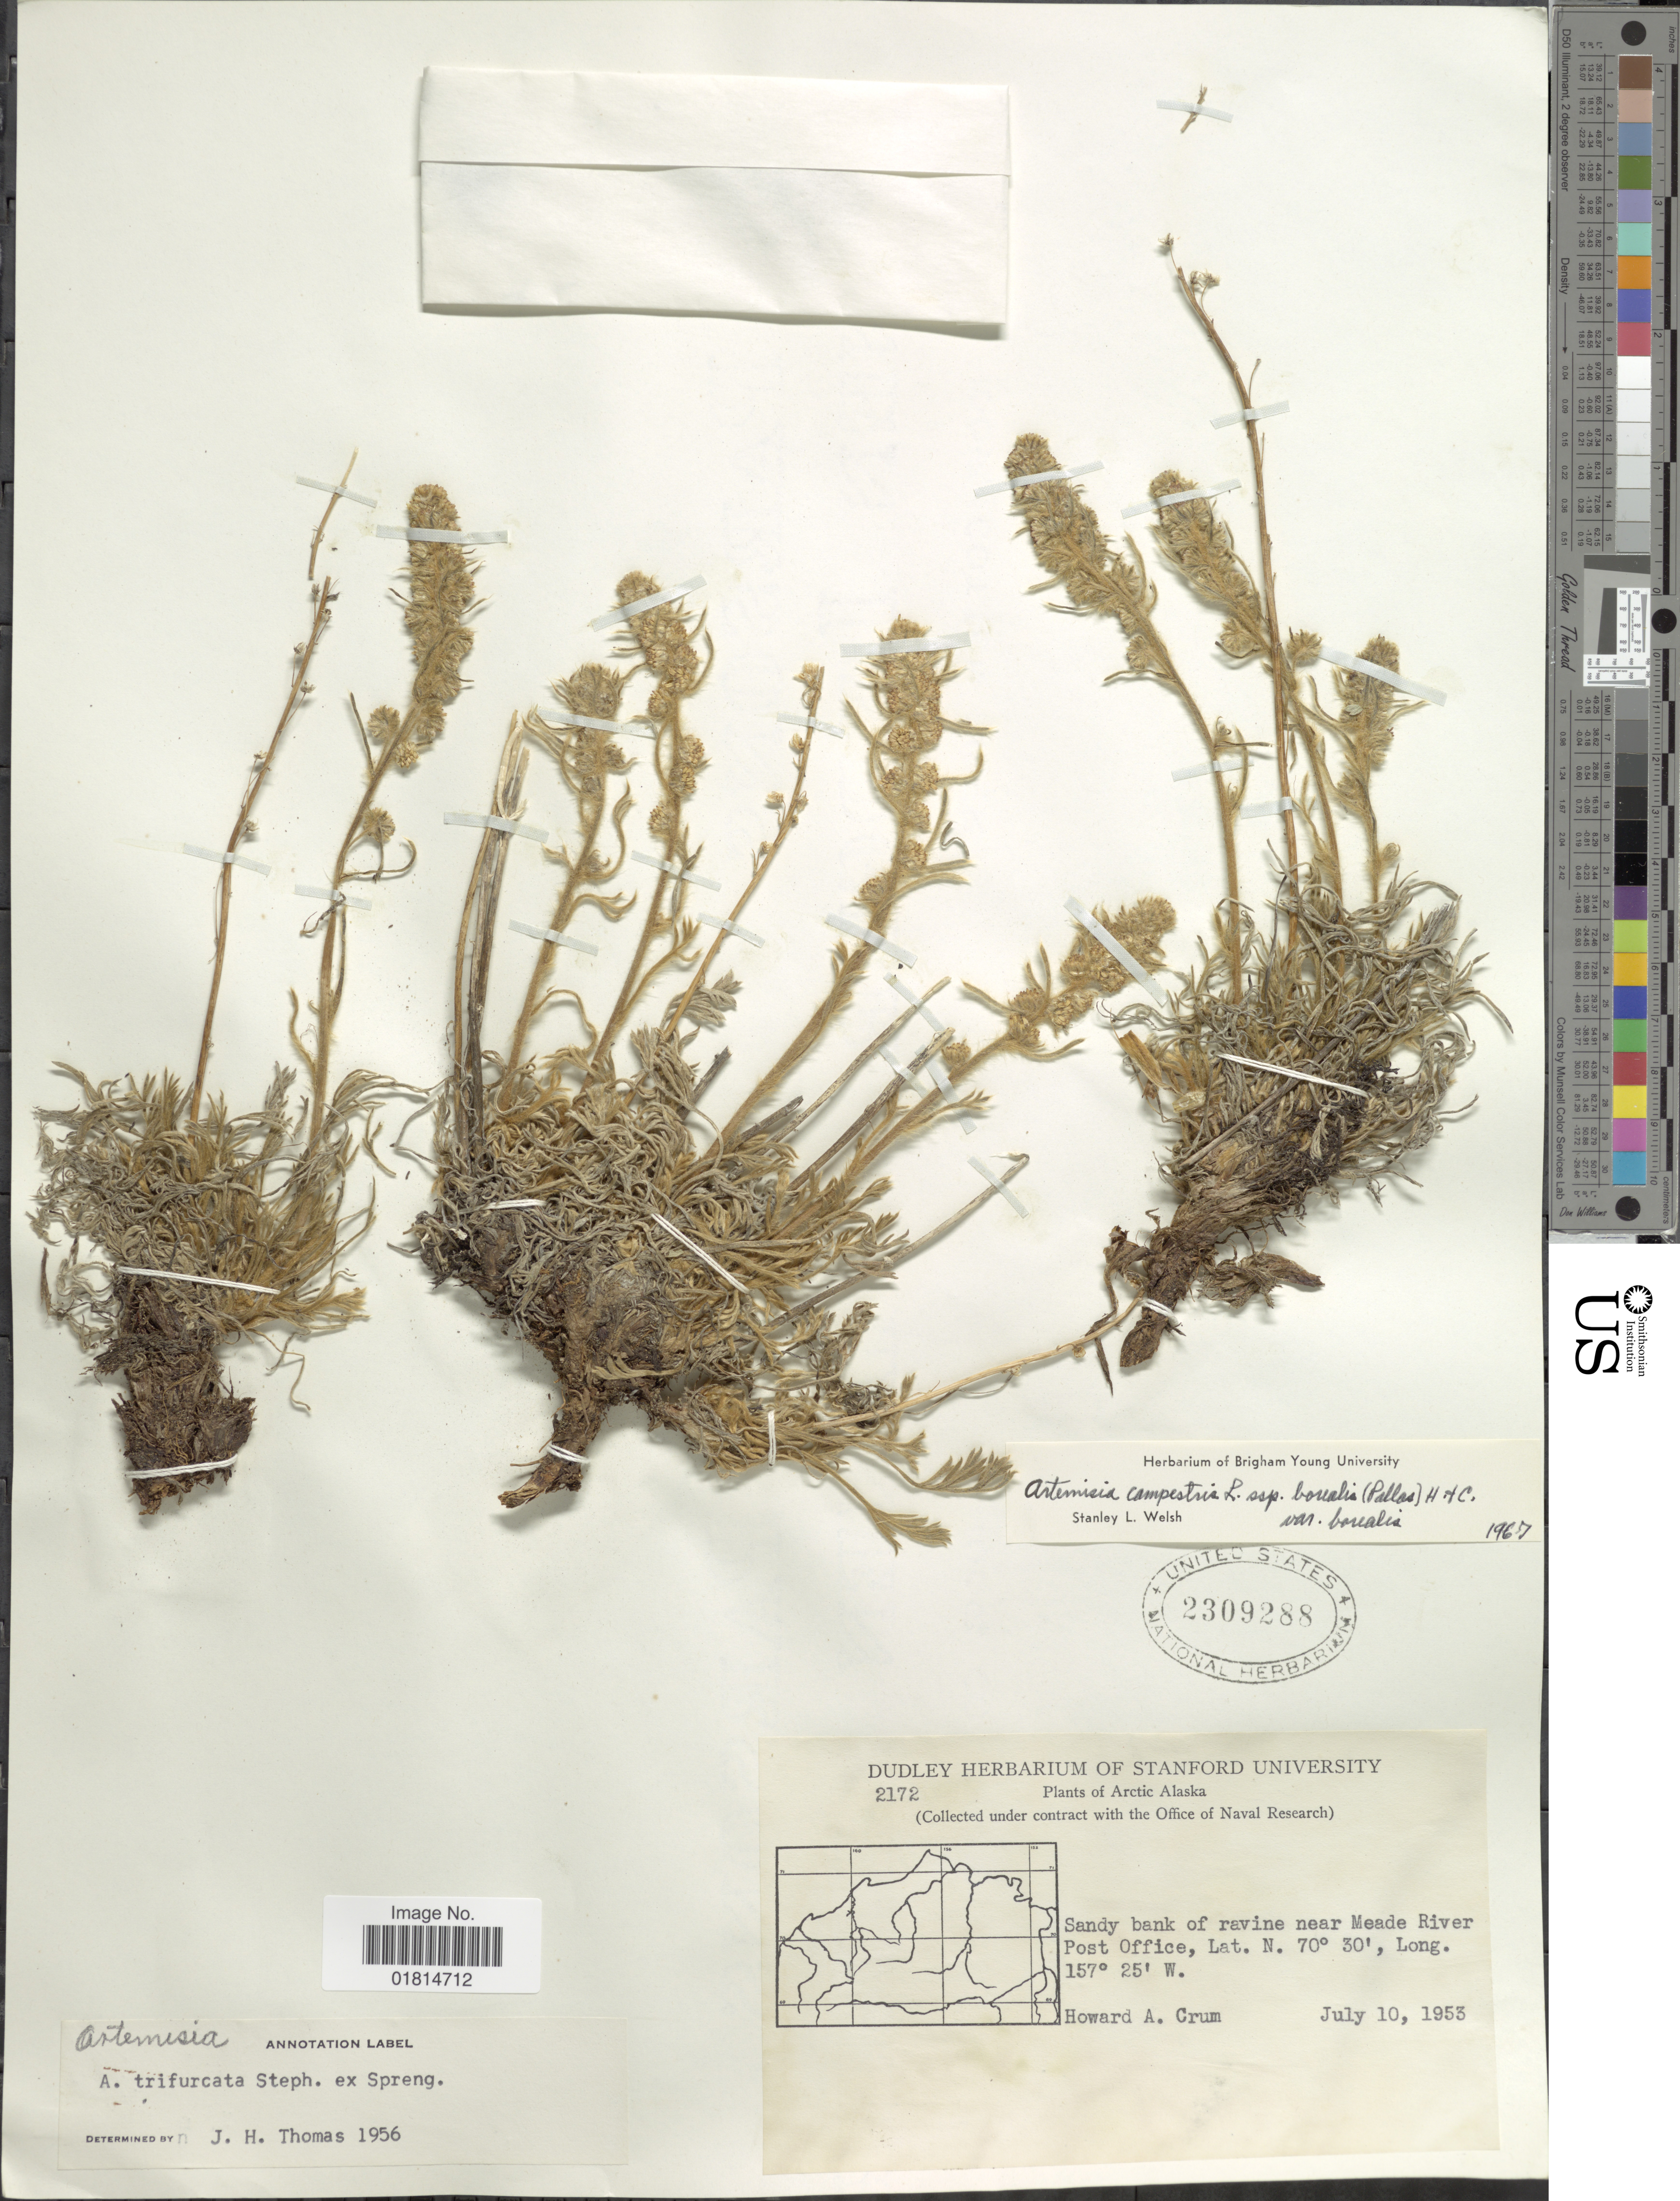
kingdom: Plantae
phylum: Tracheophyta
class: Magnoliopsida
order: Asterales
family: Asteraceae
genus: Artemisia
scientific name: Artemisia campestris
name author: L.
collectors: H. A. Crum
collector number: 2172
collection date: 1953-07-10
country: United States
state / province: Alaska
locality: Arctic Alaska. Sandy bank of ravine near Meade River Post Office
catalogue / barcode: US 2309288